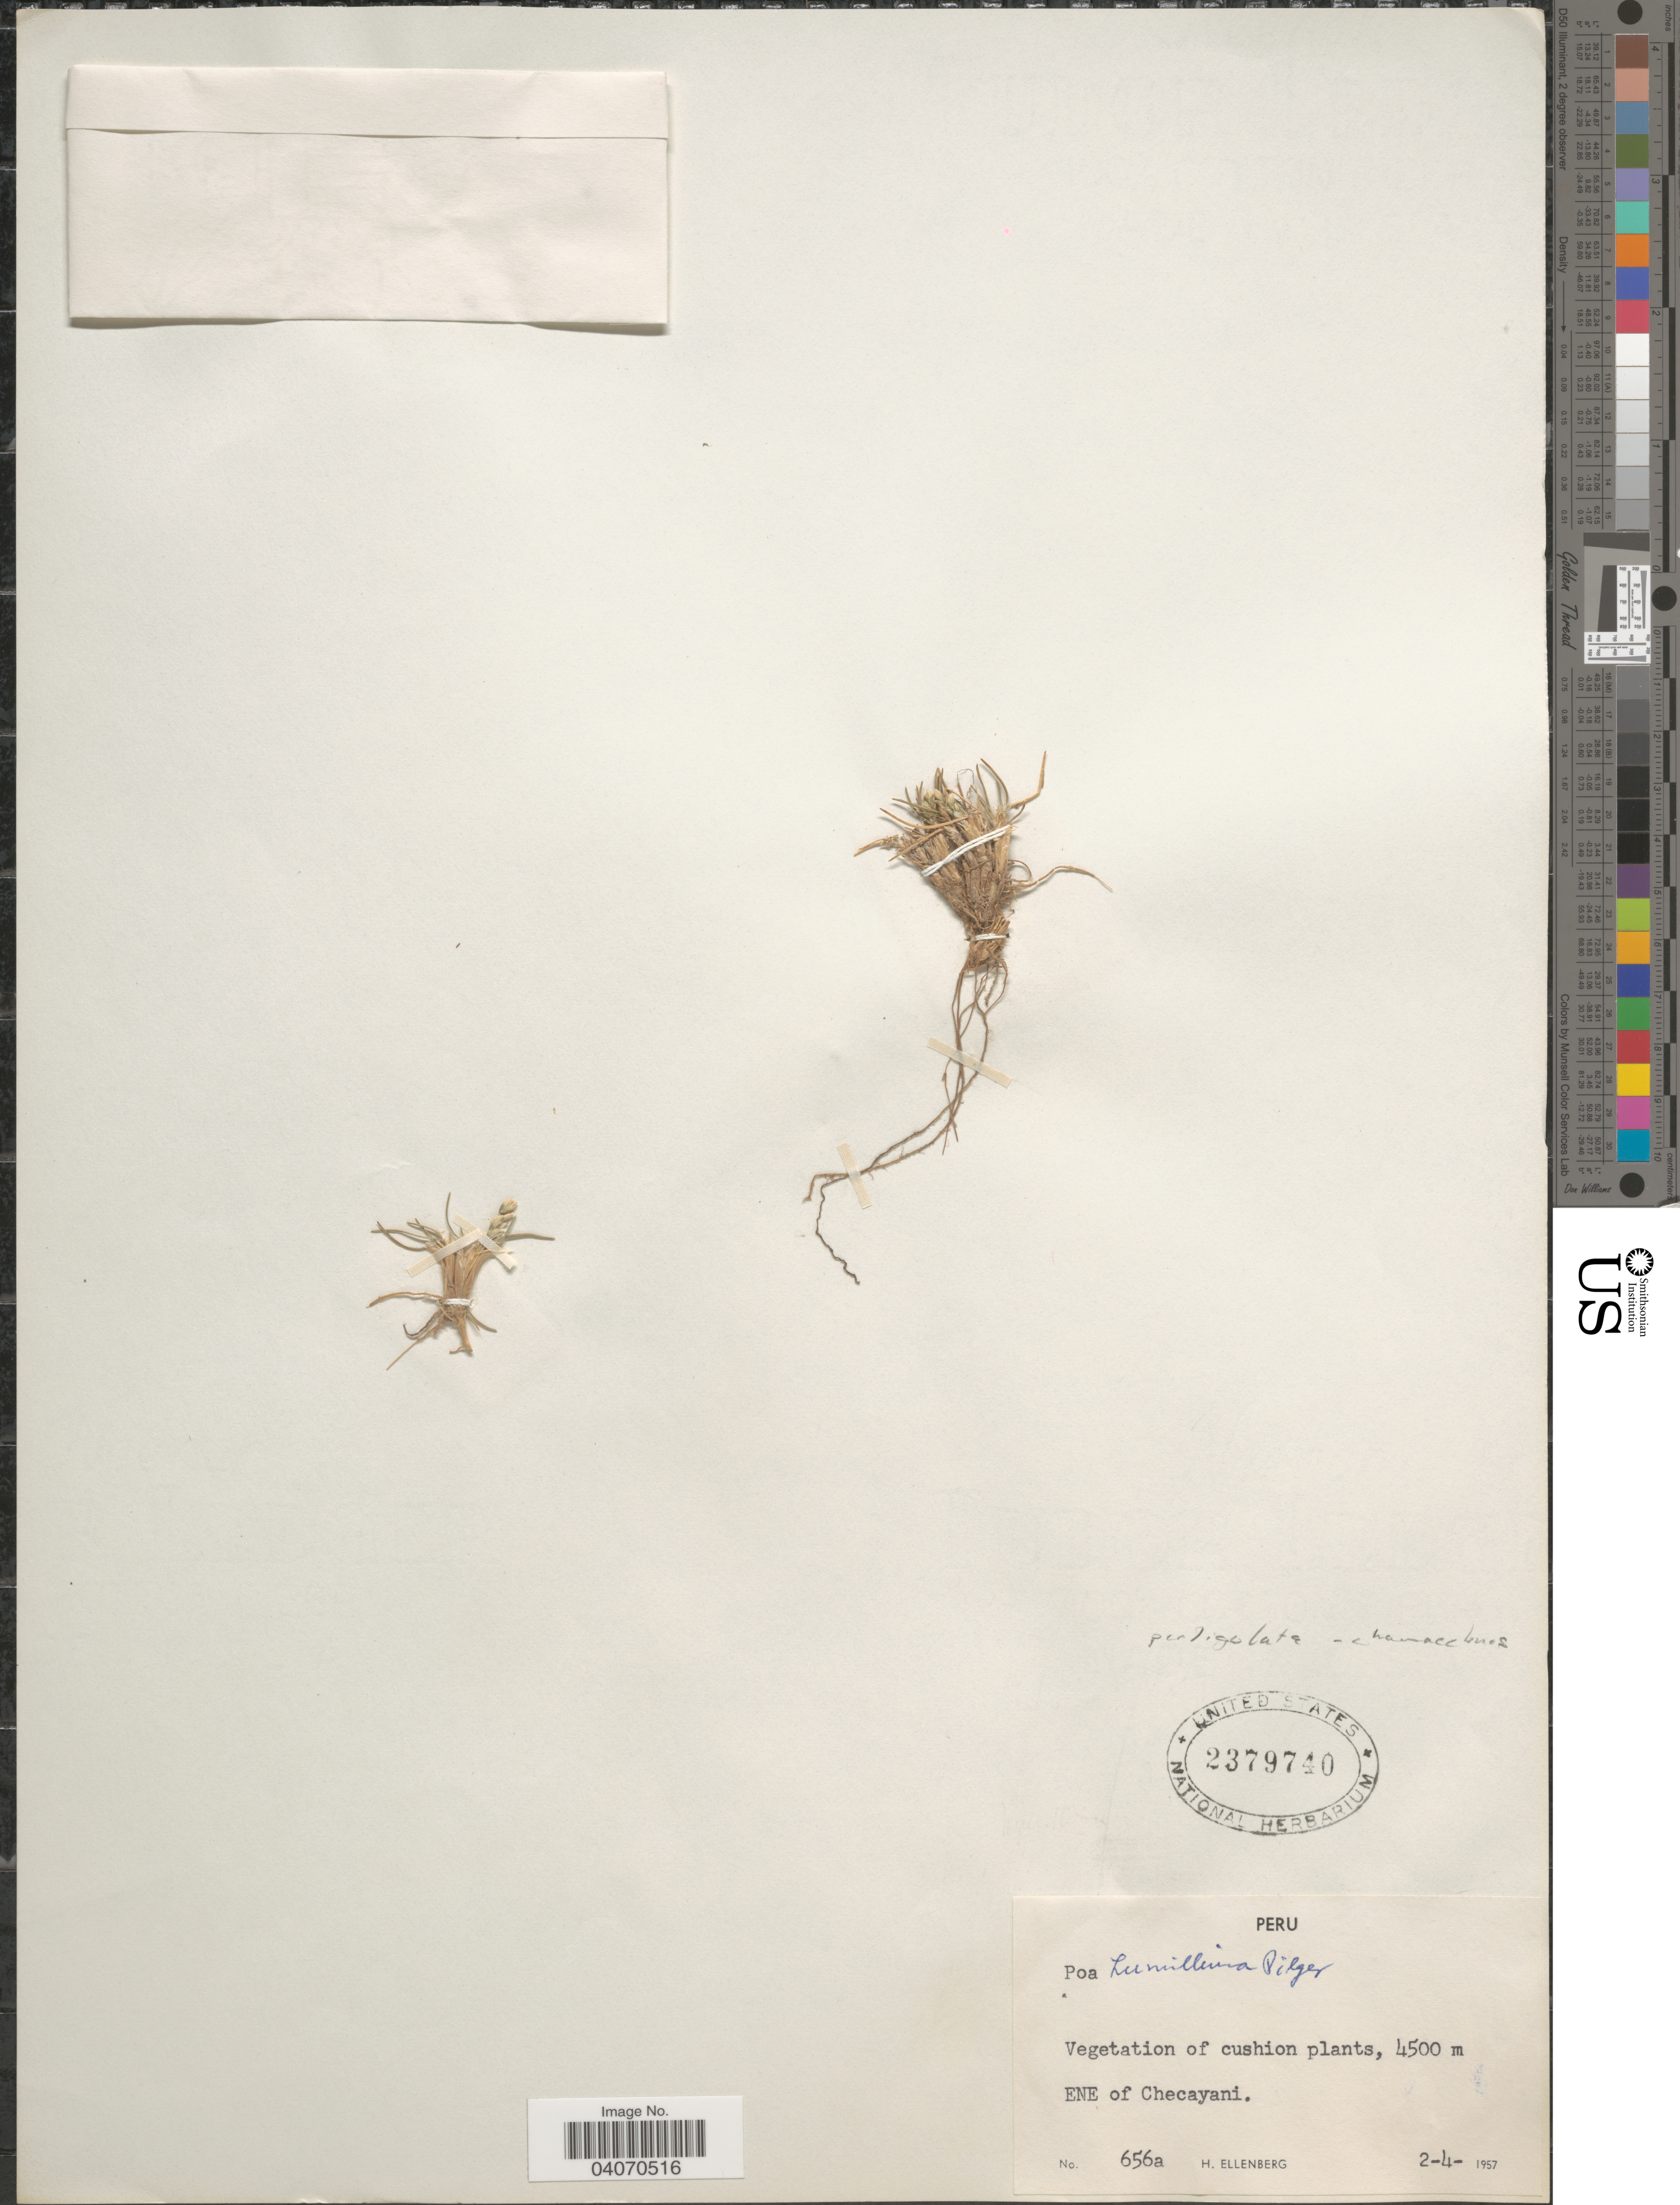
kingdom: Plantae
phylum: Tracheophyta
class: Liliopsida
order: Poales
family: Poaceae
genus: Poa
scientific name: Poa chamaeclinos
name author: Pilg.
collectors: H. Ellenberg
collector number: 656a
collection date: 1957-04-02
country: Peru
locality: ENE of Checayani.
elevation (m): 4500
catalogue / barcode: US 2379740